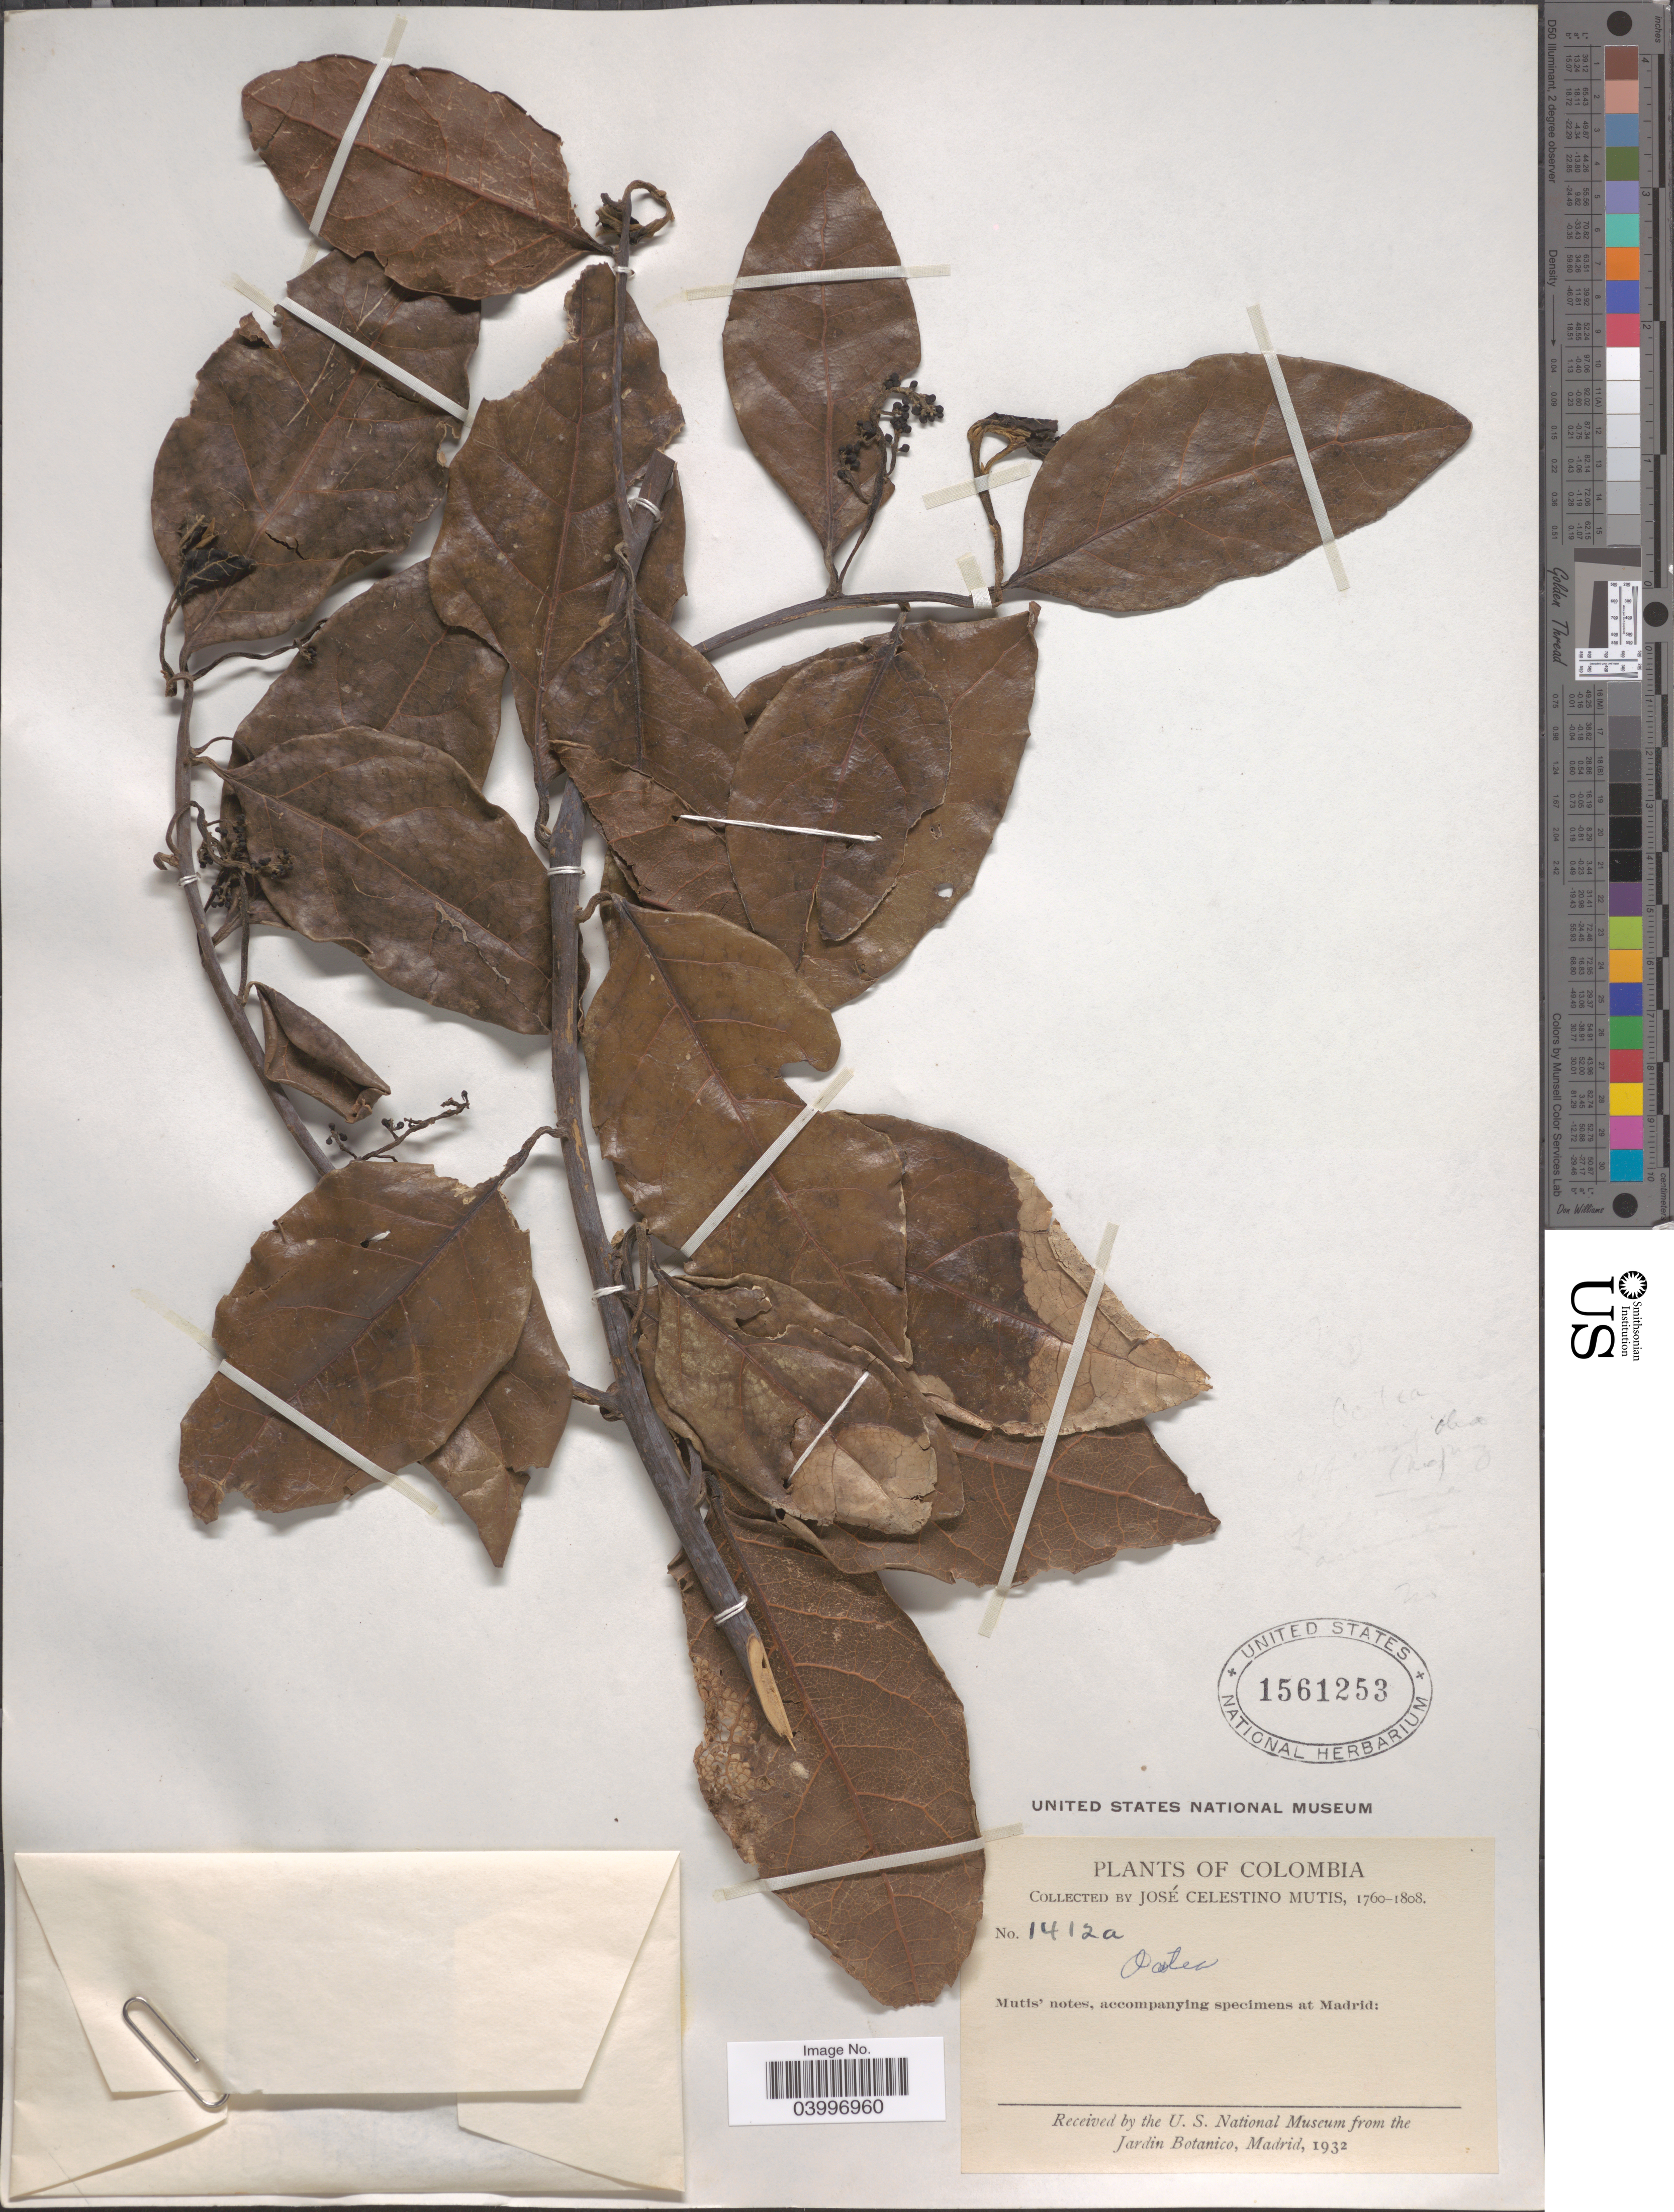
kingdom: Plantae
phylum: Tracheophyta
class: Magnoliopsida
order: Laurales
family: Lauraceae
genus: Ocotea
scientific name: Ocotea sp.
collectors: J. C. B. Mutis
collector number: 1412a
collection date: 1760/1808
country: Colombia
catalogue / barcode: US 1561253